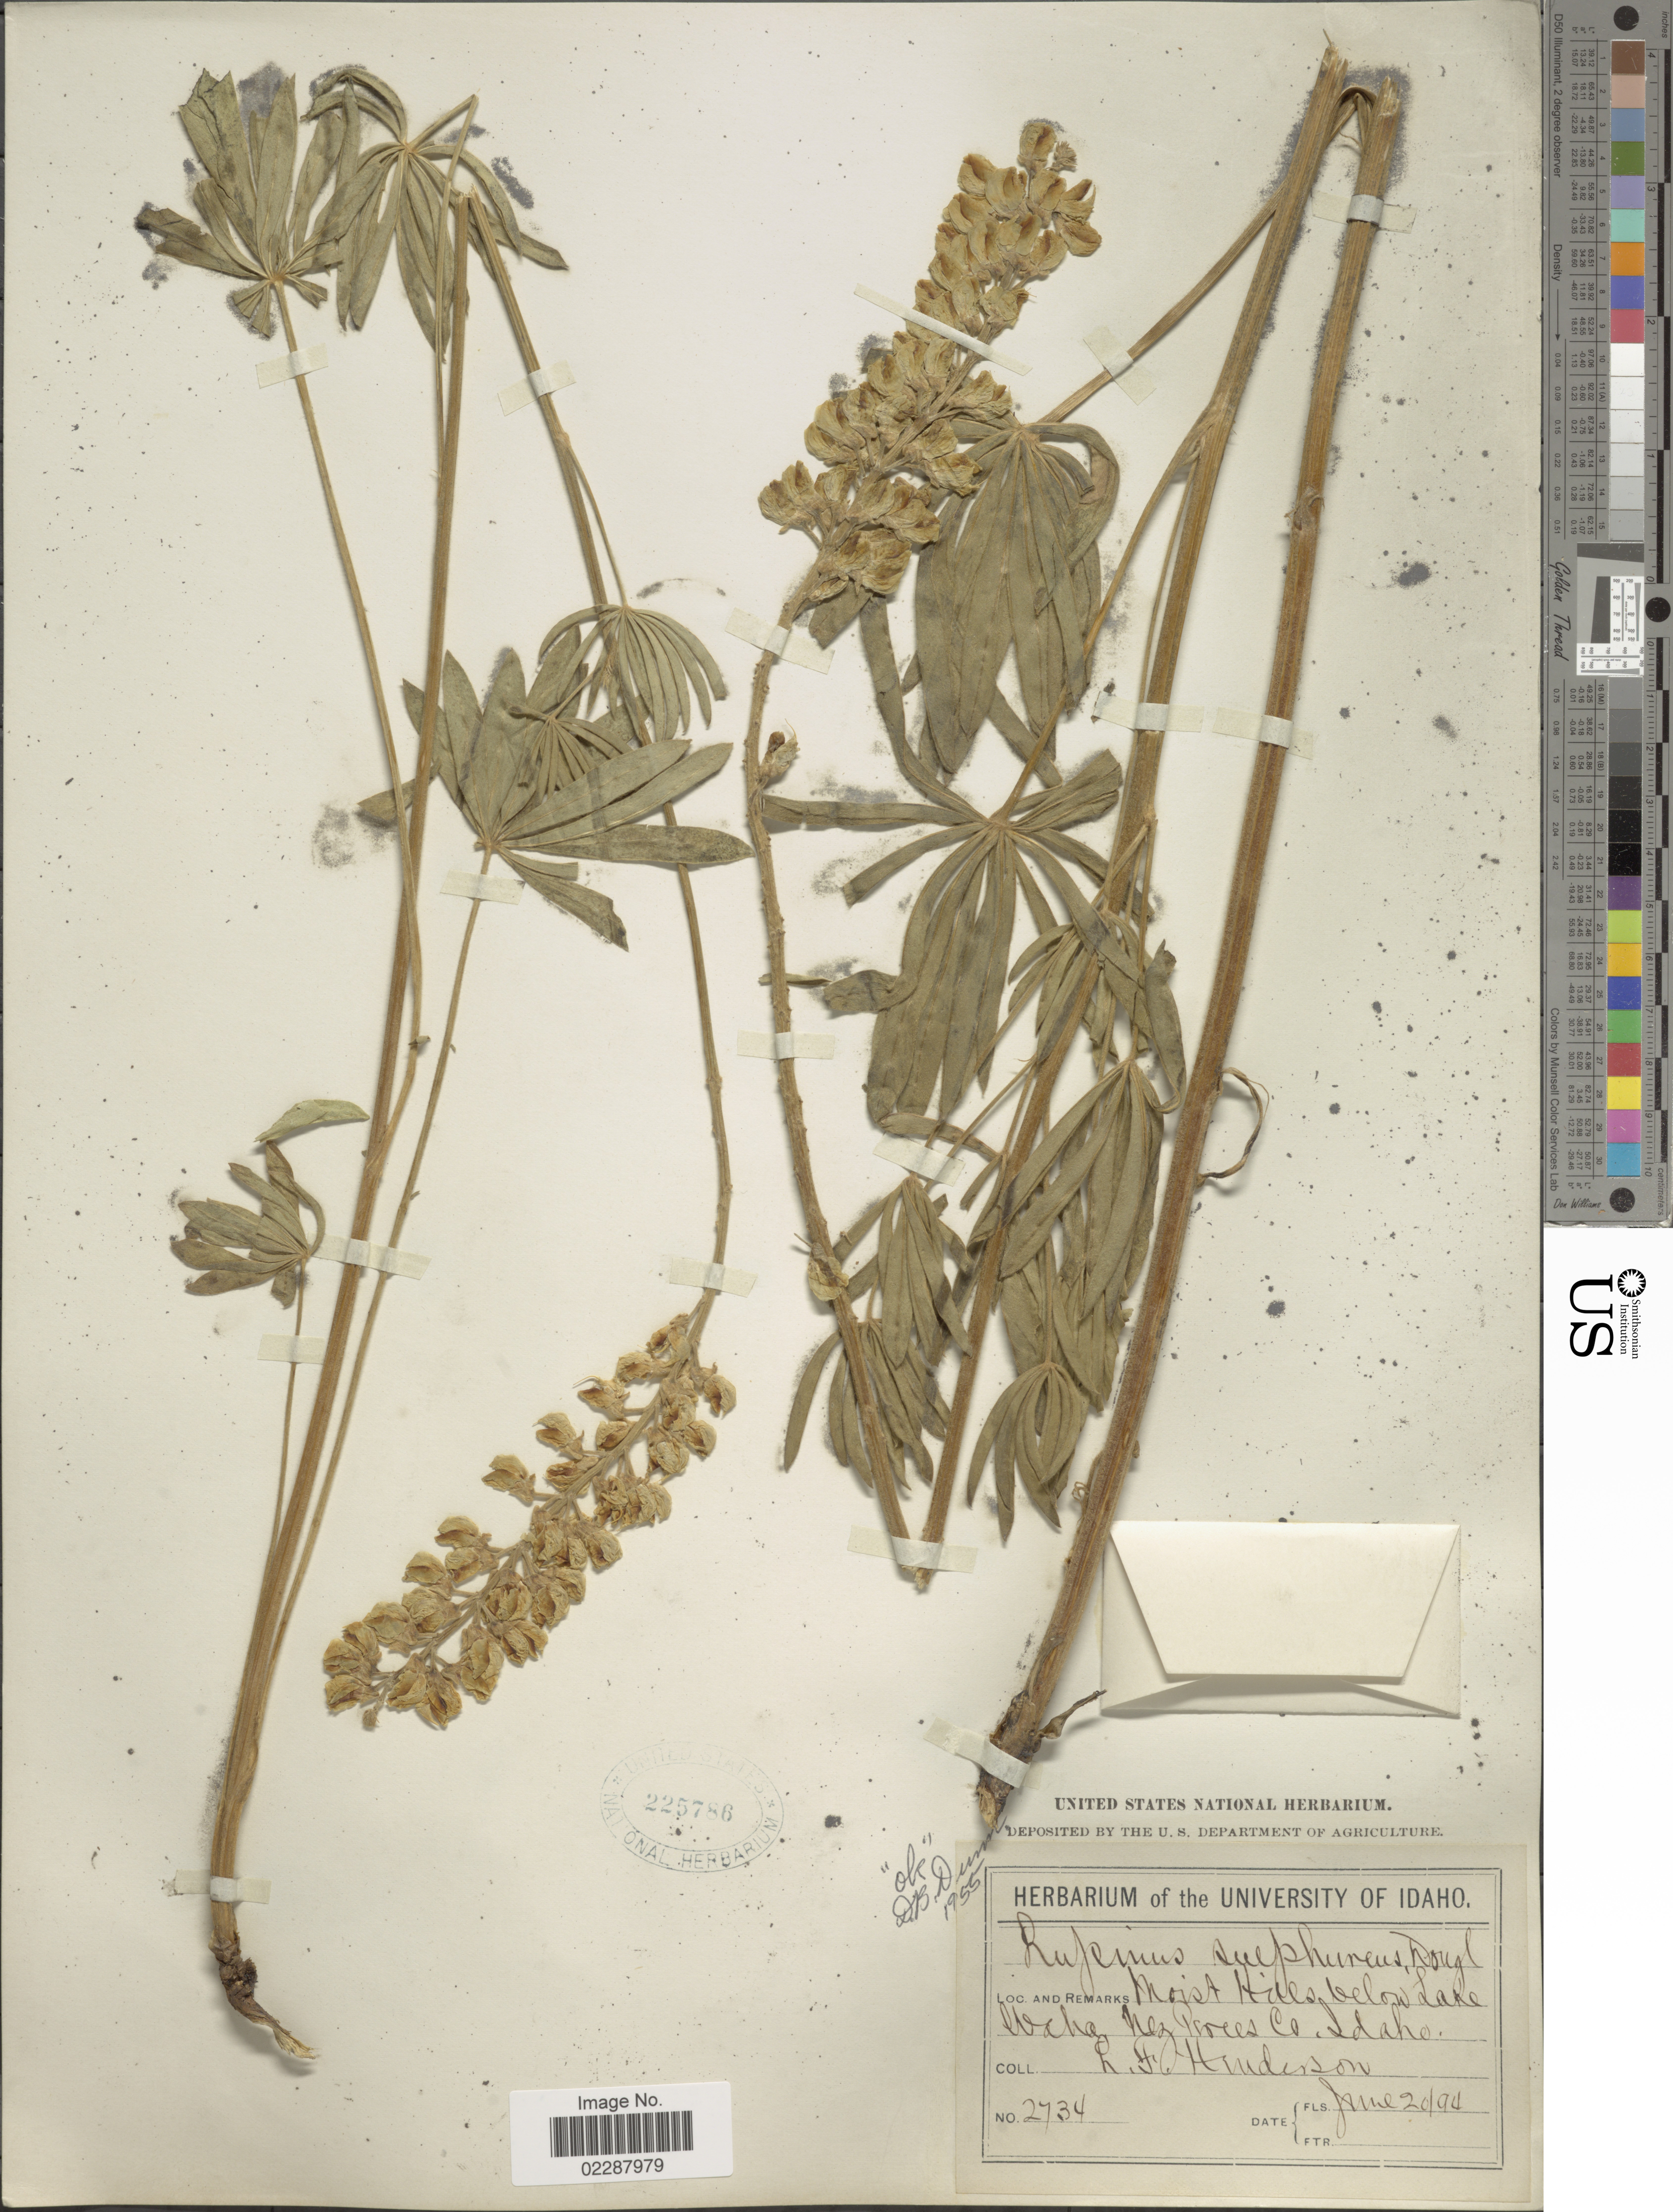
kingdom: Plantae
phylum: Tracheophyta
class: Magnoliopsida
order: Fabales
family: Fabaceae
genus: Lupinus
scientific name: Lupinus sulphureus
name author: Douglas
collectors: L. Henderson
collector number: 2734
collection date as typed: Transcribed d/m/y: 2/6/94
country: United States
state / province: Idaho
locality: Moist hills below Lake Waha Nez Perce Co.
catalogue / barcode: US 225786